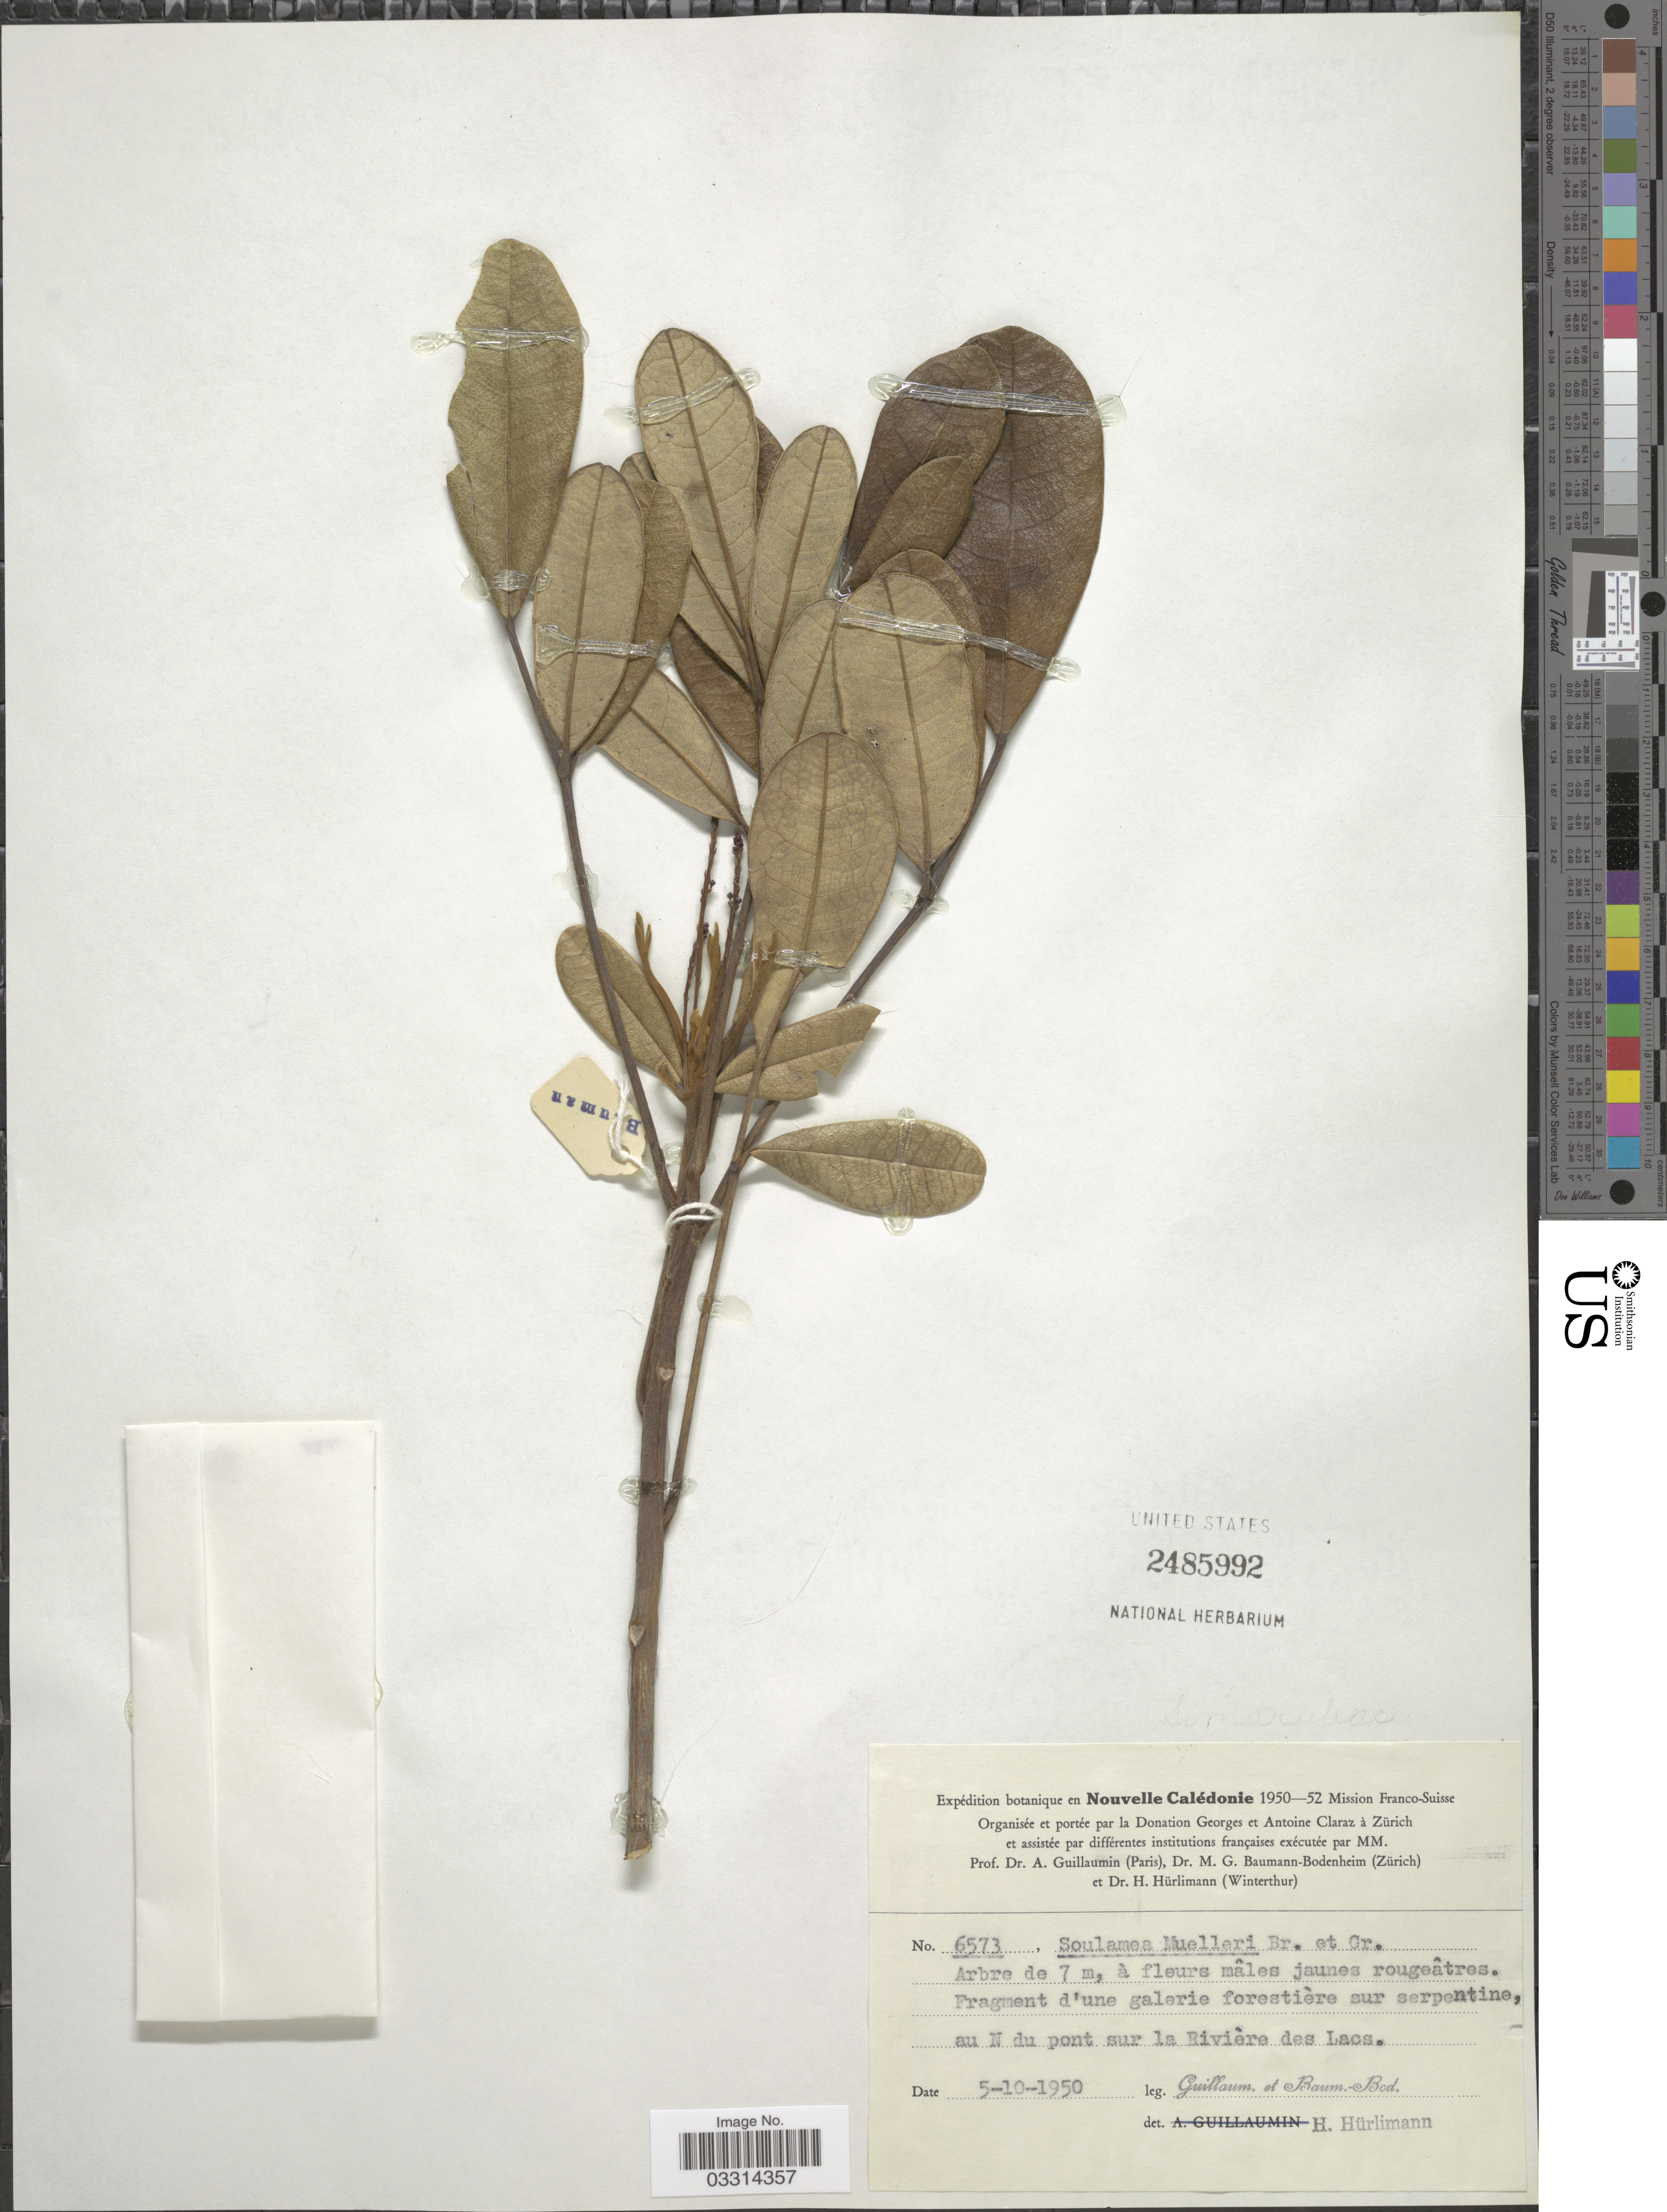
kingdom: Plantae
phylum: Tracheophyta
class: Magnoliopsida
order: Sapindales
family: Simaroubaceae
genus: Soulamea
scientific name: Soulamea muelleri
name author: Brongn. & Gris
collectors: A. Guillaumin & M. G. Baumann-Bodenheim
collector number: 6573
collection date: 1950-10-05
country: New Caledonia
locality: Au N du pont sur la Rivière des Lacs.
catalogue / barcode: US 2485992